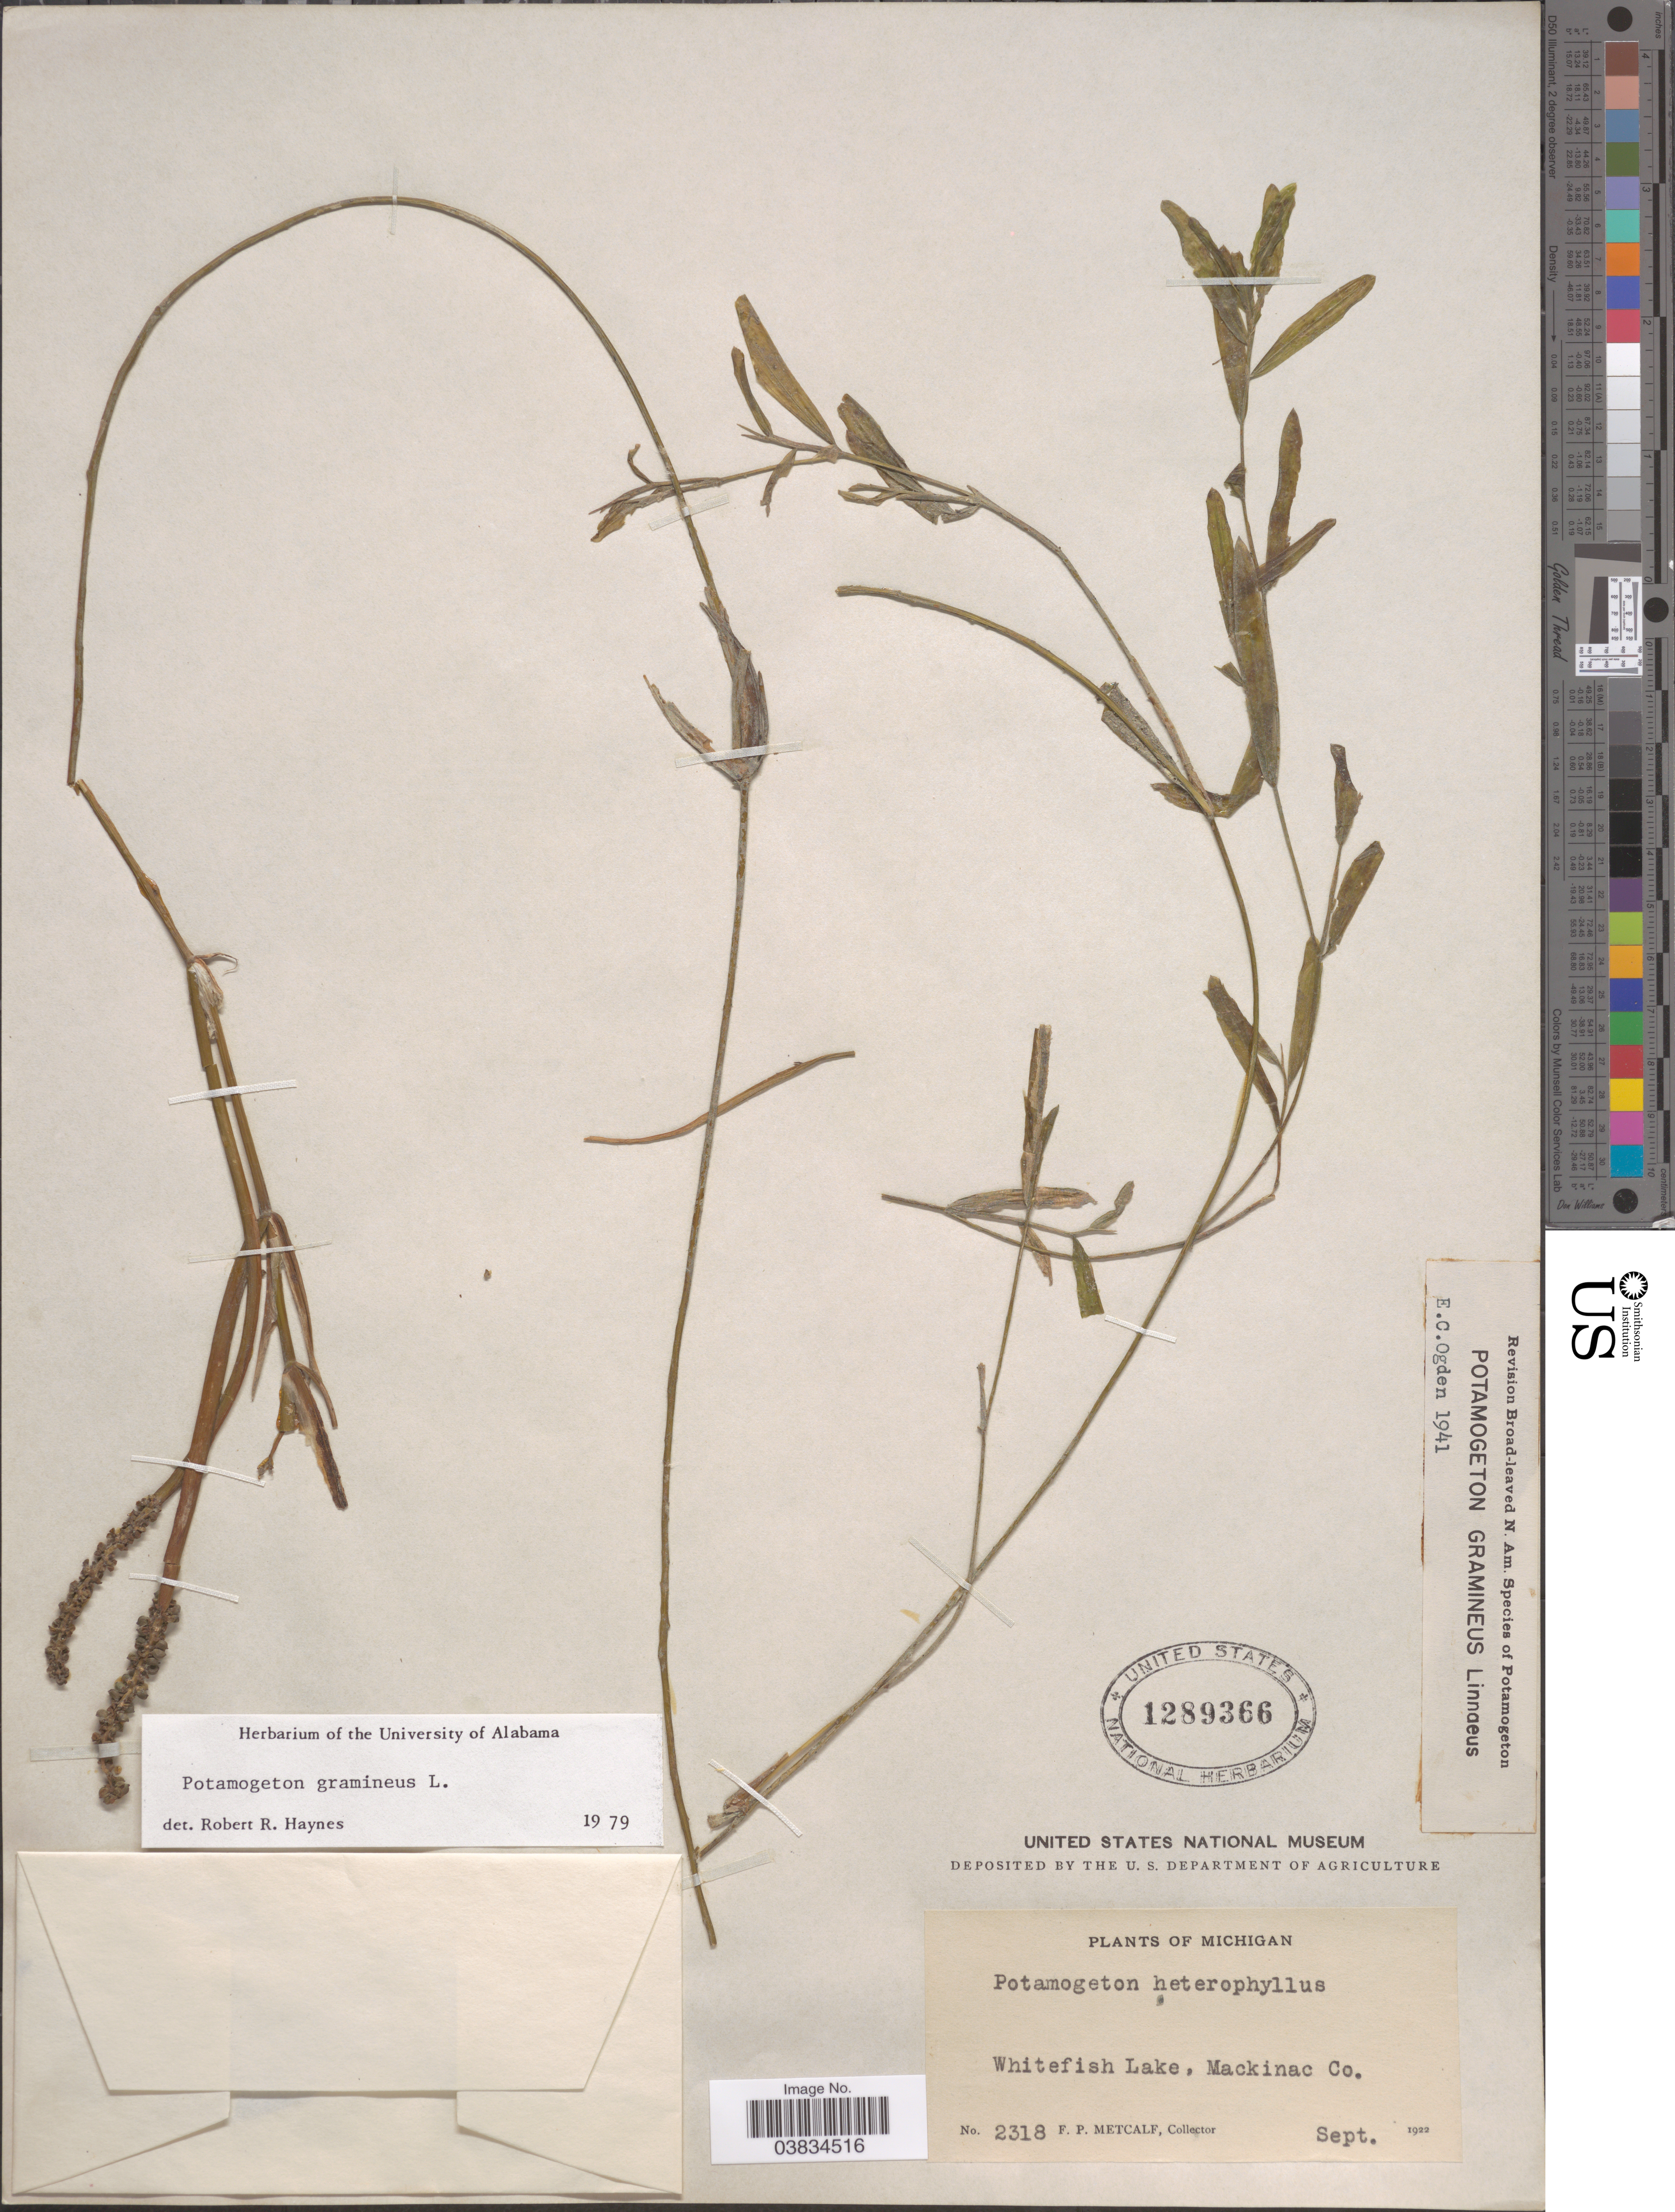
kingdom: Plantae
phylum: Tracheophyta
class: Liliopsida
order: Alismatales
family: Potamogetonaceae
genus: Potamogeton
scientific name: Potamogeton gramineus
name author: L.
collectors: F. Metcalf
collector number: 2318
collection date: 1922-09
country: United States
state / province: Michigan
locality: Whitefish Lake, Mackinac Co.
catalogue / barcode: US 1289366